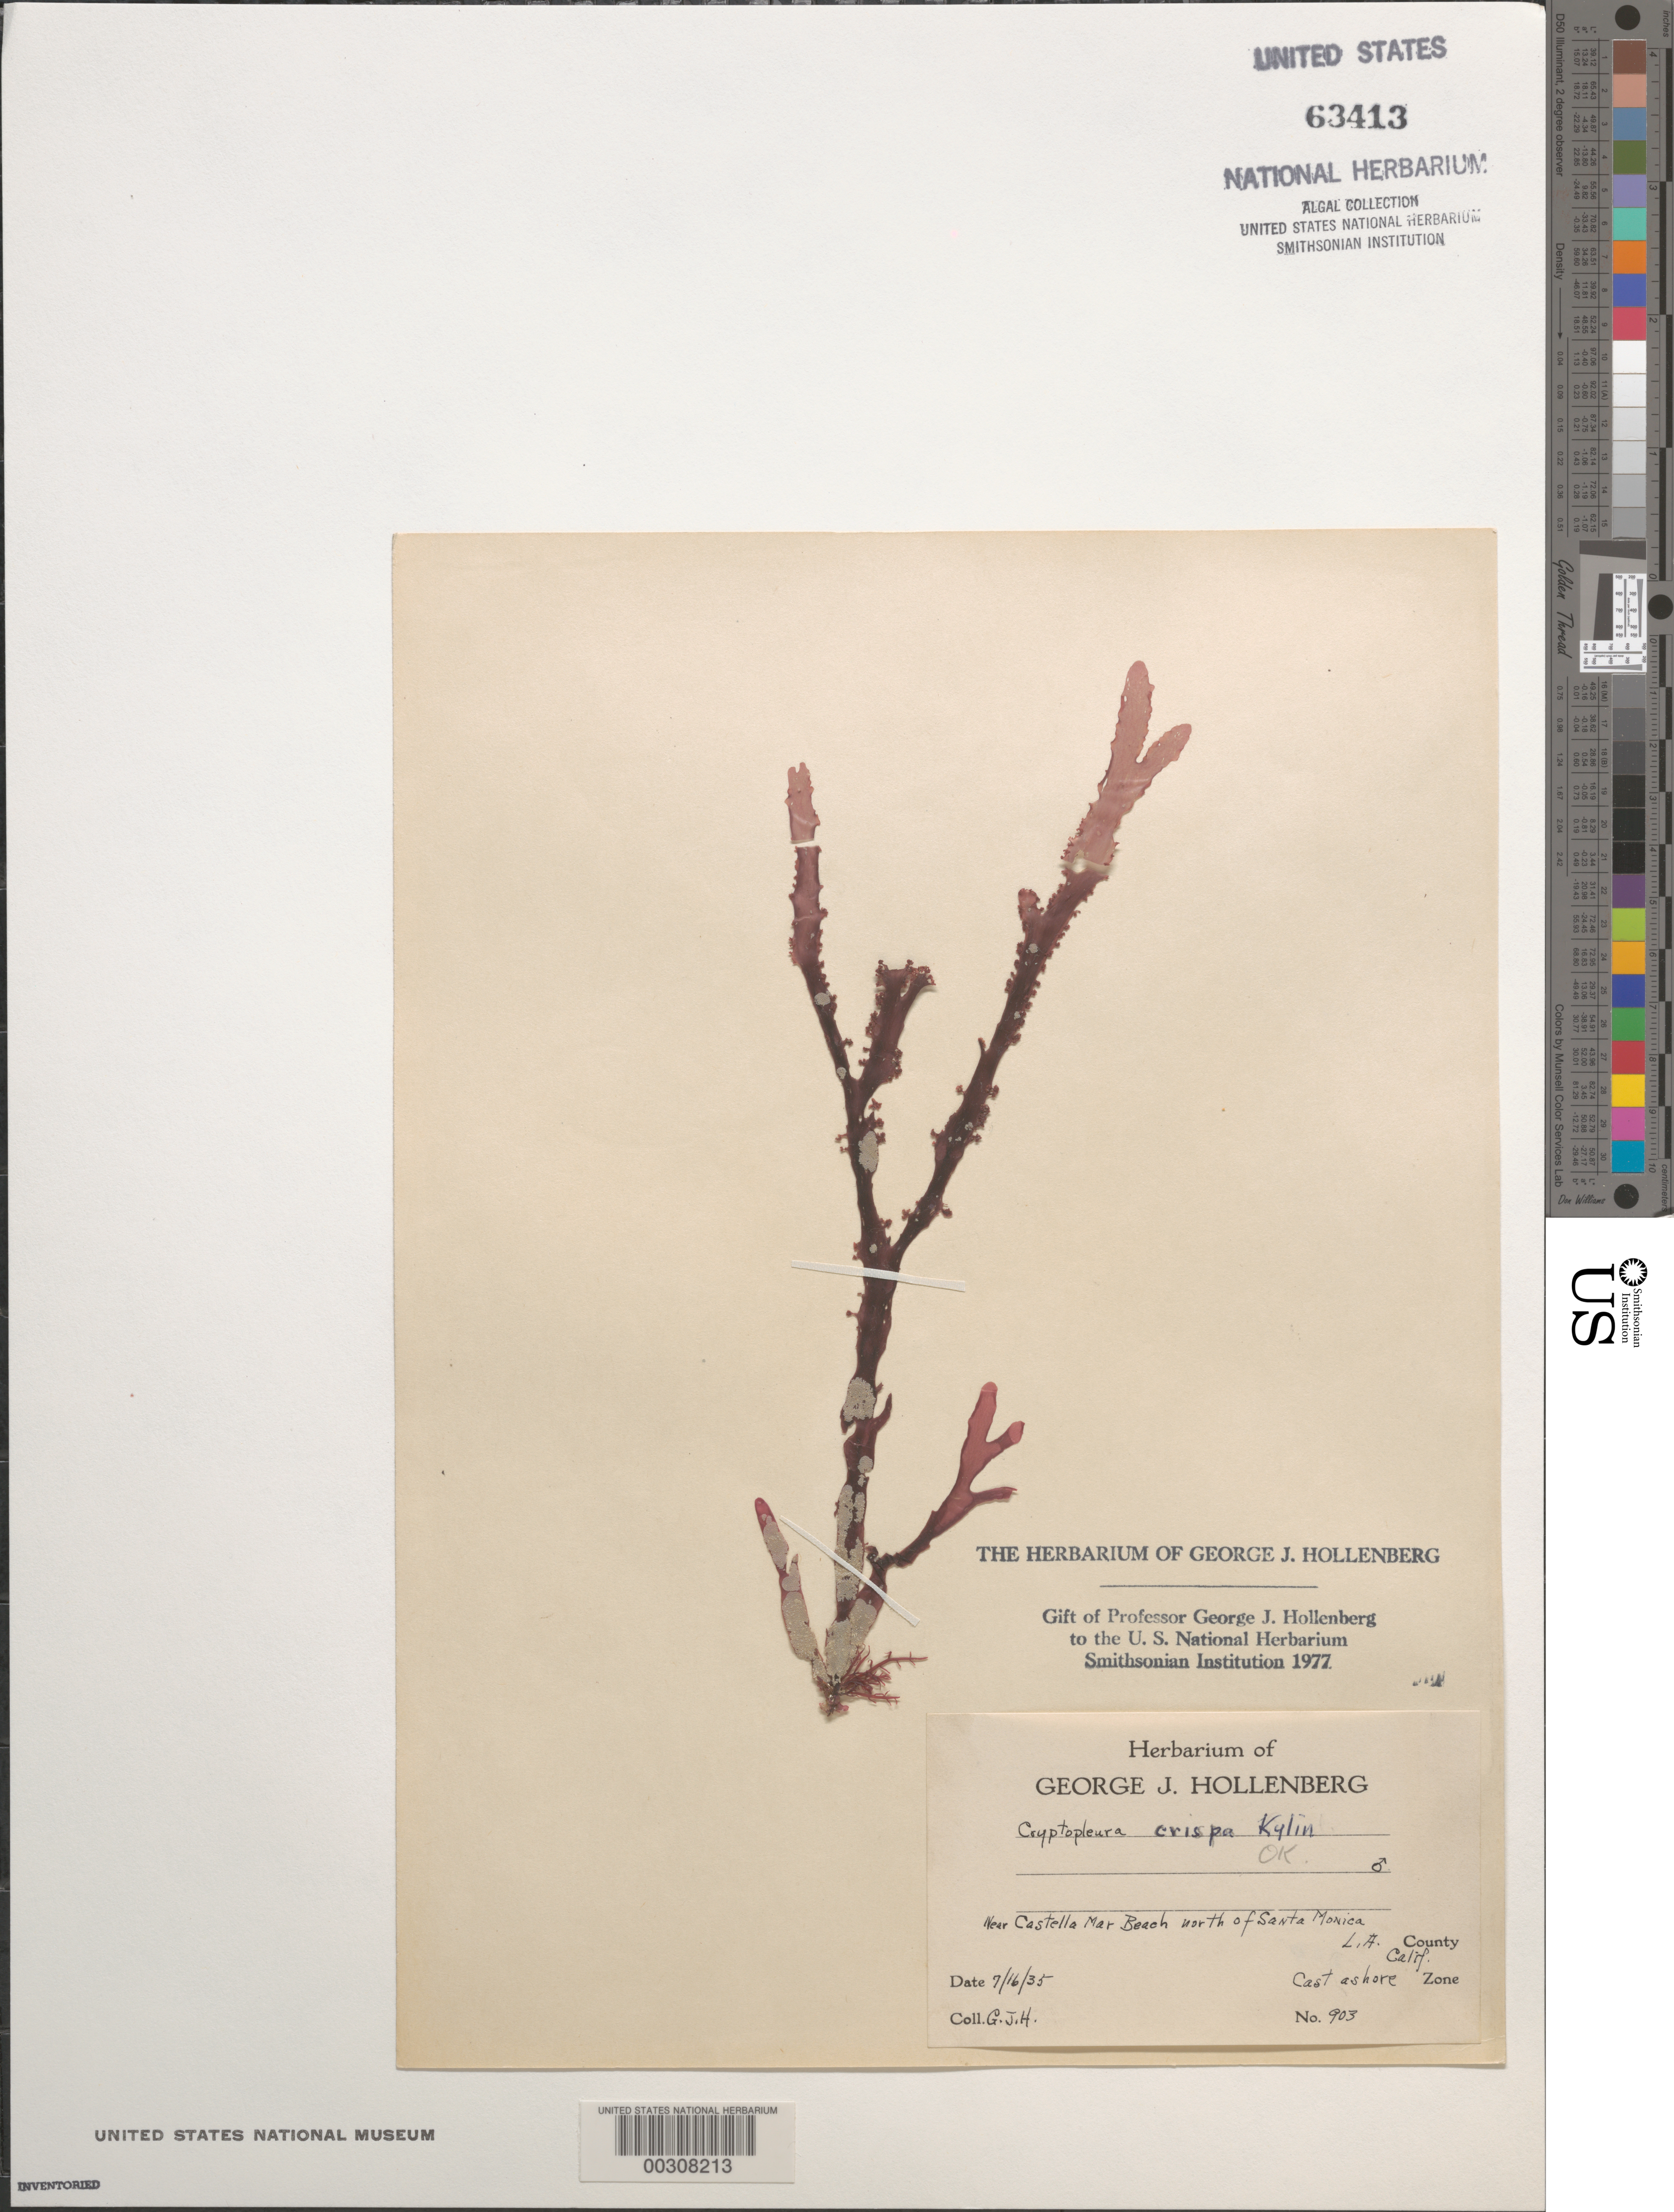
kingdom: Plantae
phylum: Rhodophyta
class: Florideophyceae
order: Ceramiales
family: Delesseriaceae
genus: Cryptopleura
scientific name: Cryptopleura crispa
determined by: Hollenberg, George J.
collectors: G. Hollenberg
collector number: GJH 903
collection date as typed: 16 Jul 1935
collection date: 1935-07-16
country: United States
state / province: California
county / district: Los Angeles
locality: Near Castle Mar Beach, north of Santa Monica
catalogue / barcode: US 63413